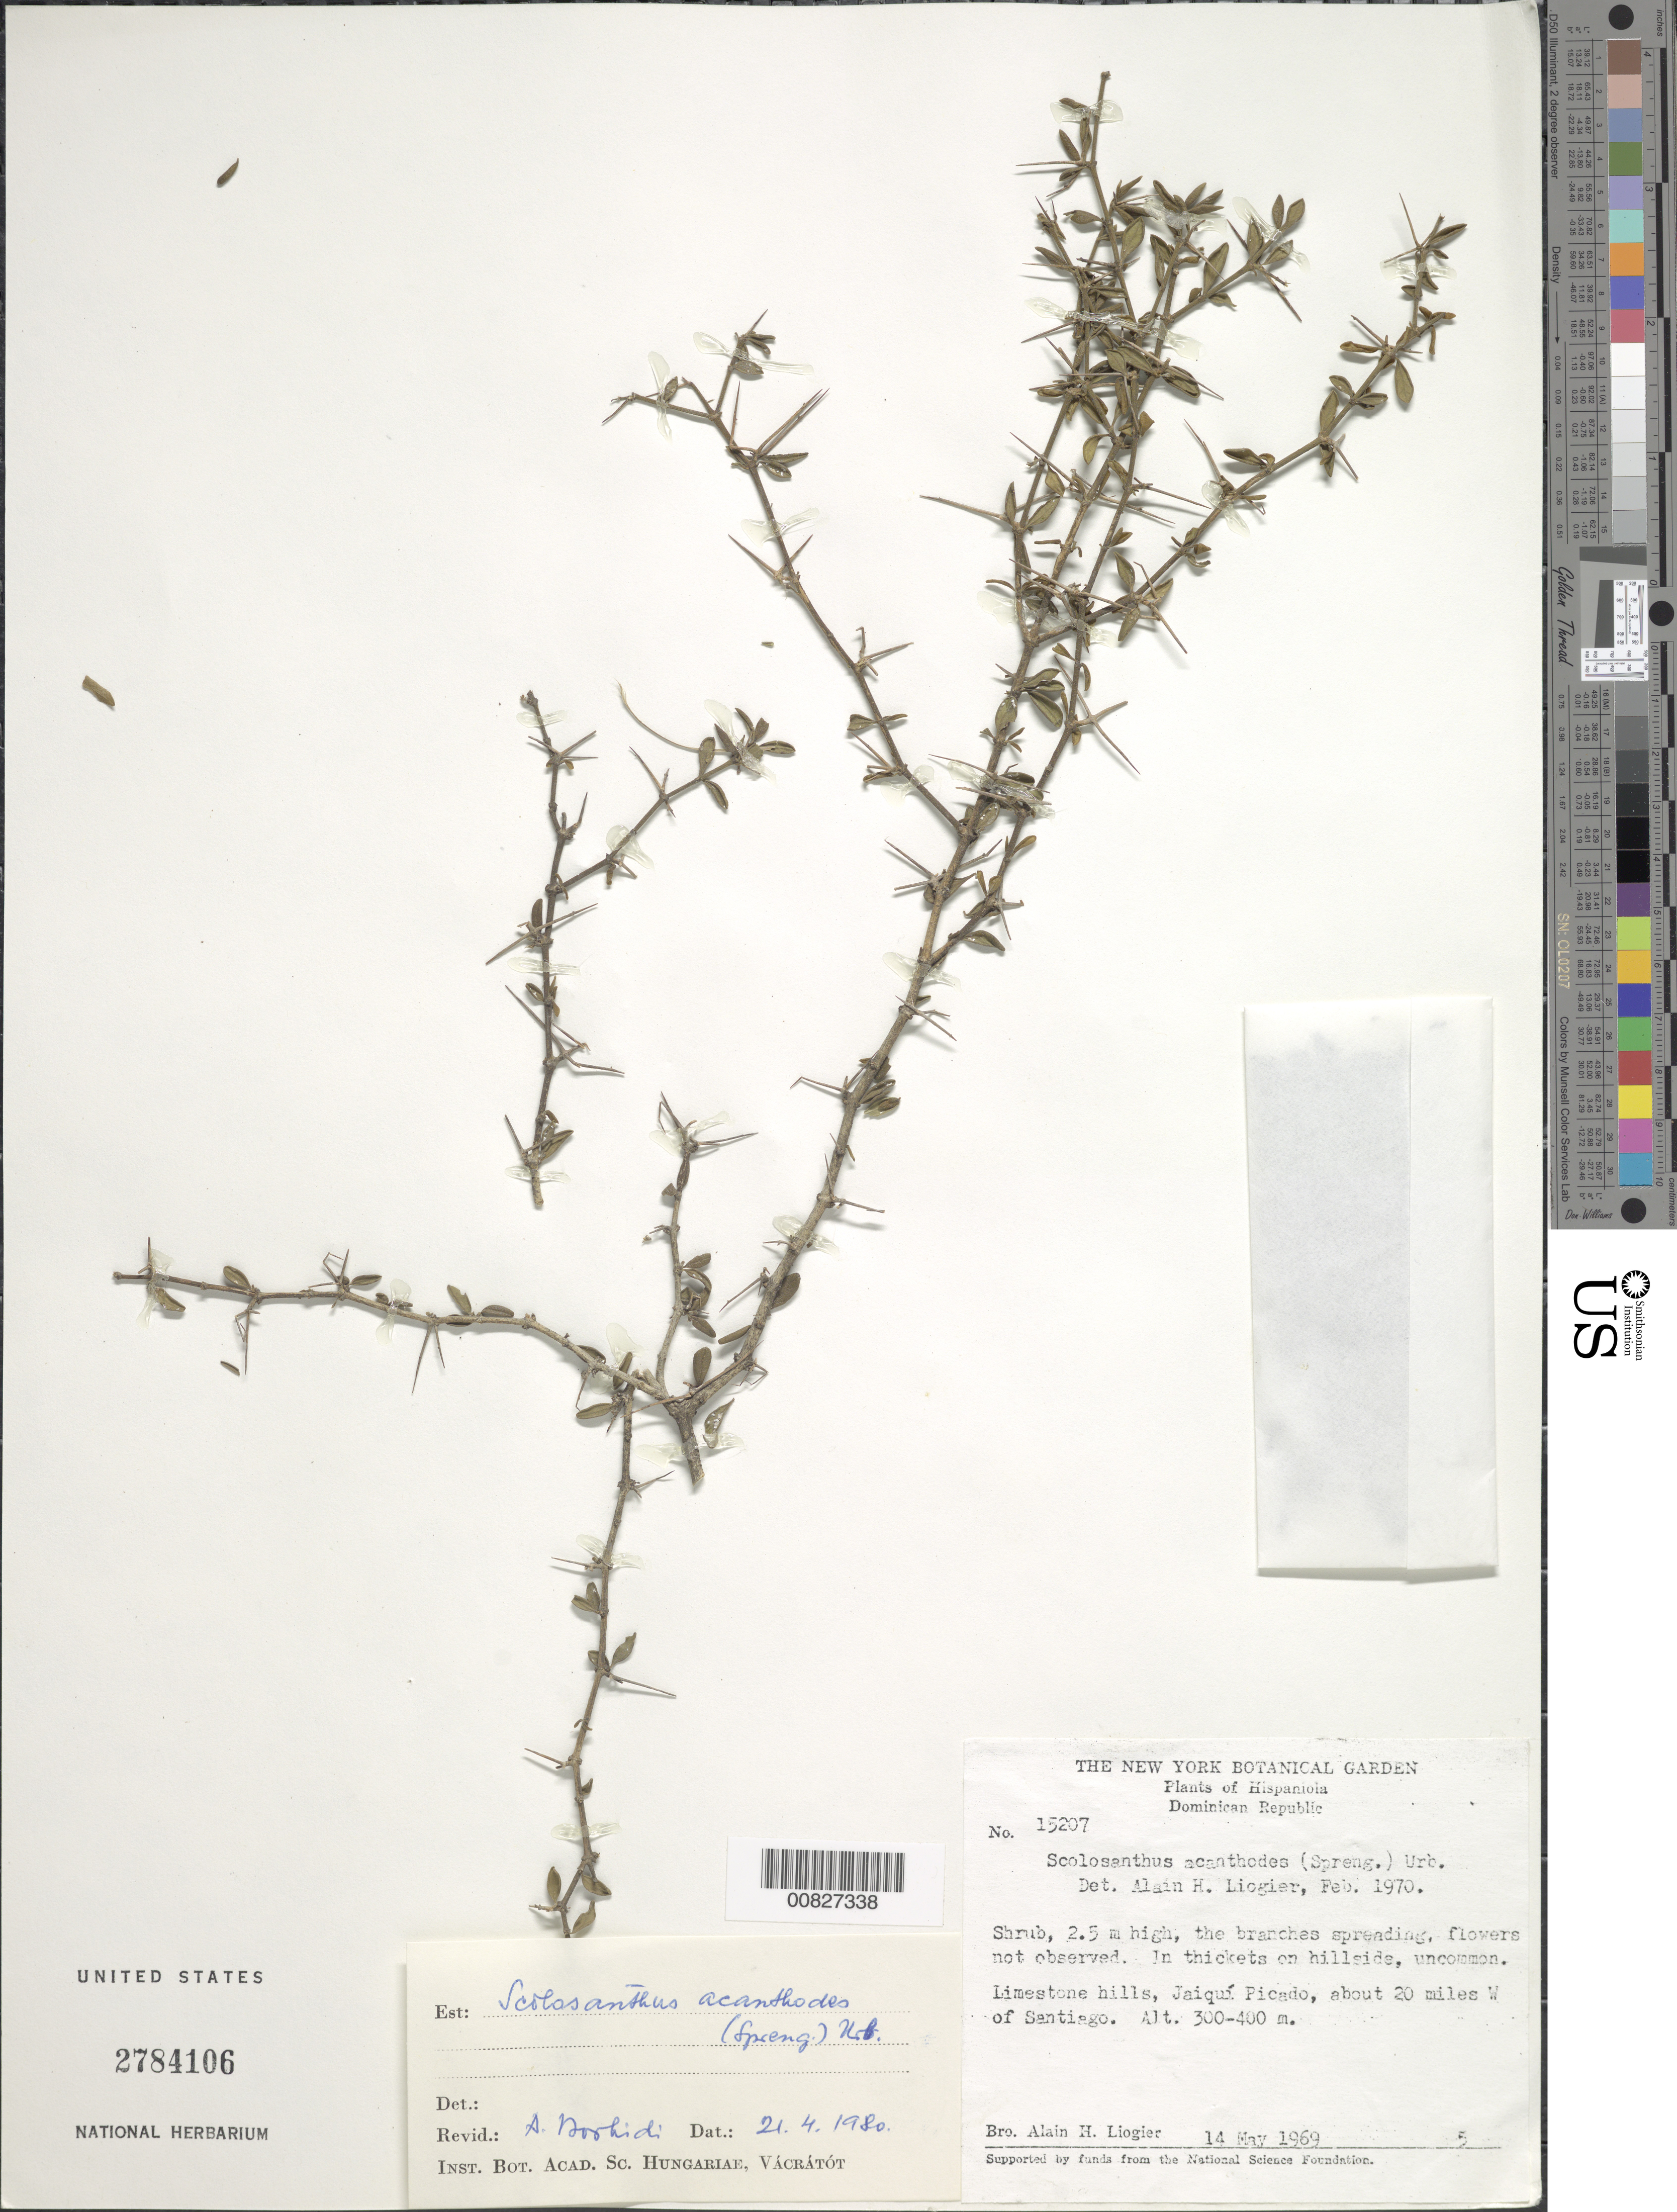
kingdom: Plantae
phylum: Tracheophyta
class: Magnoliopsida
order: Gentianales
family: Rubiaceae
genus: Scolosanthus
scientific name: Scolosanthus acanthodes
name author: (Spreng.) Urb.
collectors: A. H. Liogier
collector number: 15207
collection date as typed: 14 May 1969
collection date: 1969-05-14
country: Dominican Republic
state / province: Santiago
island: Hispaniola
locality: Jaiquí Picado, about 20 miles W of Santiago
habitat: In thickets on hillside of limestone hill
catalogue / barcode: US 2784106